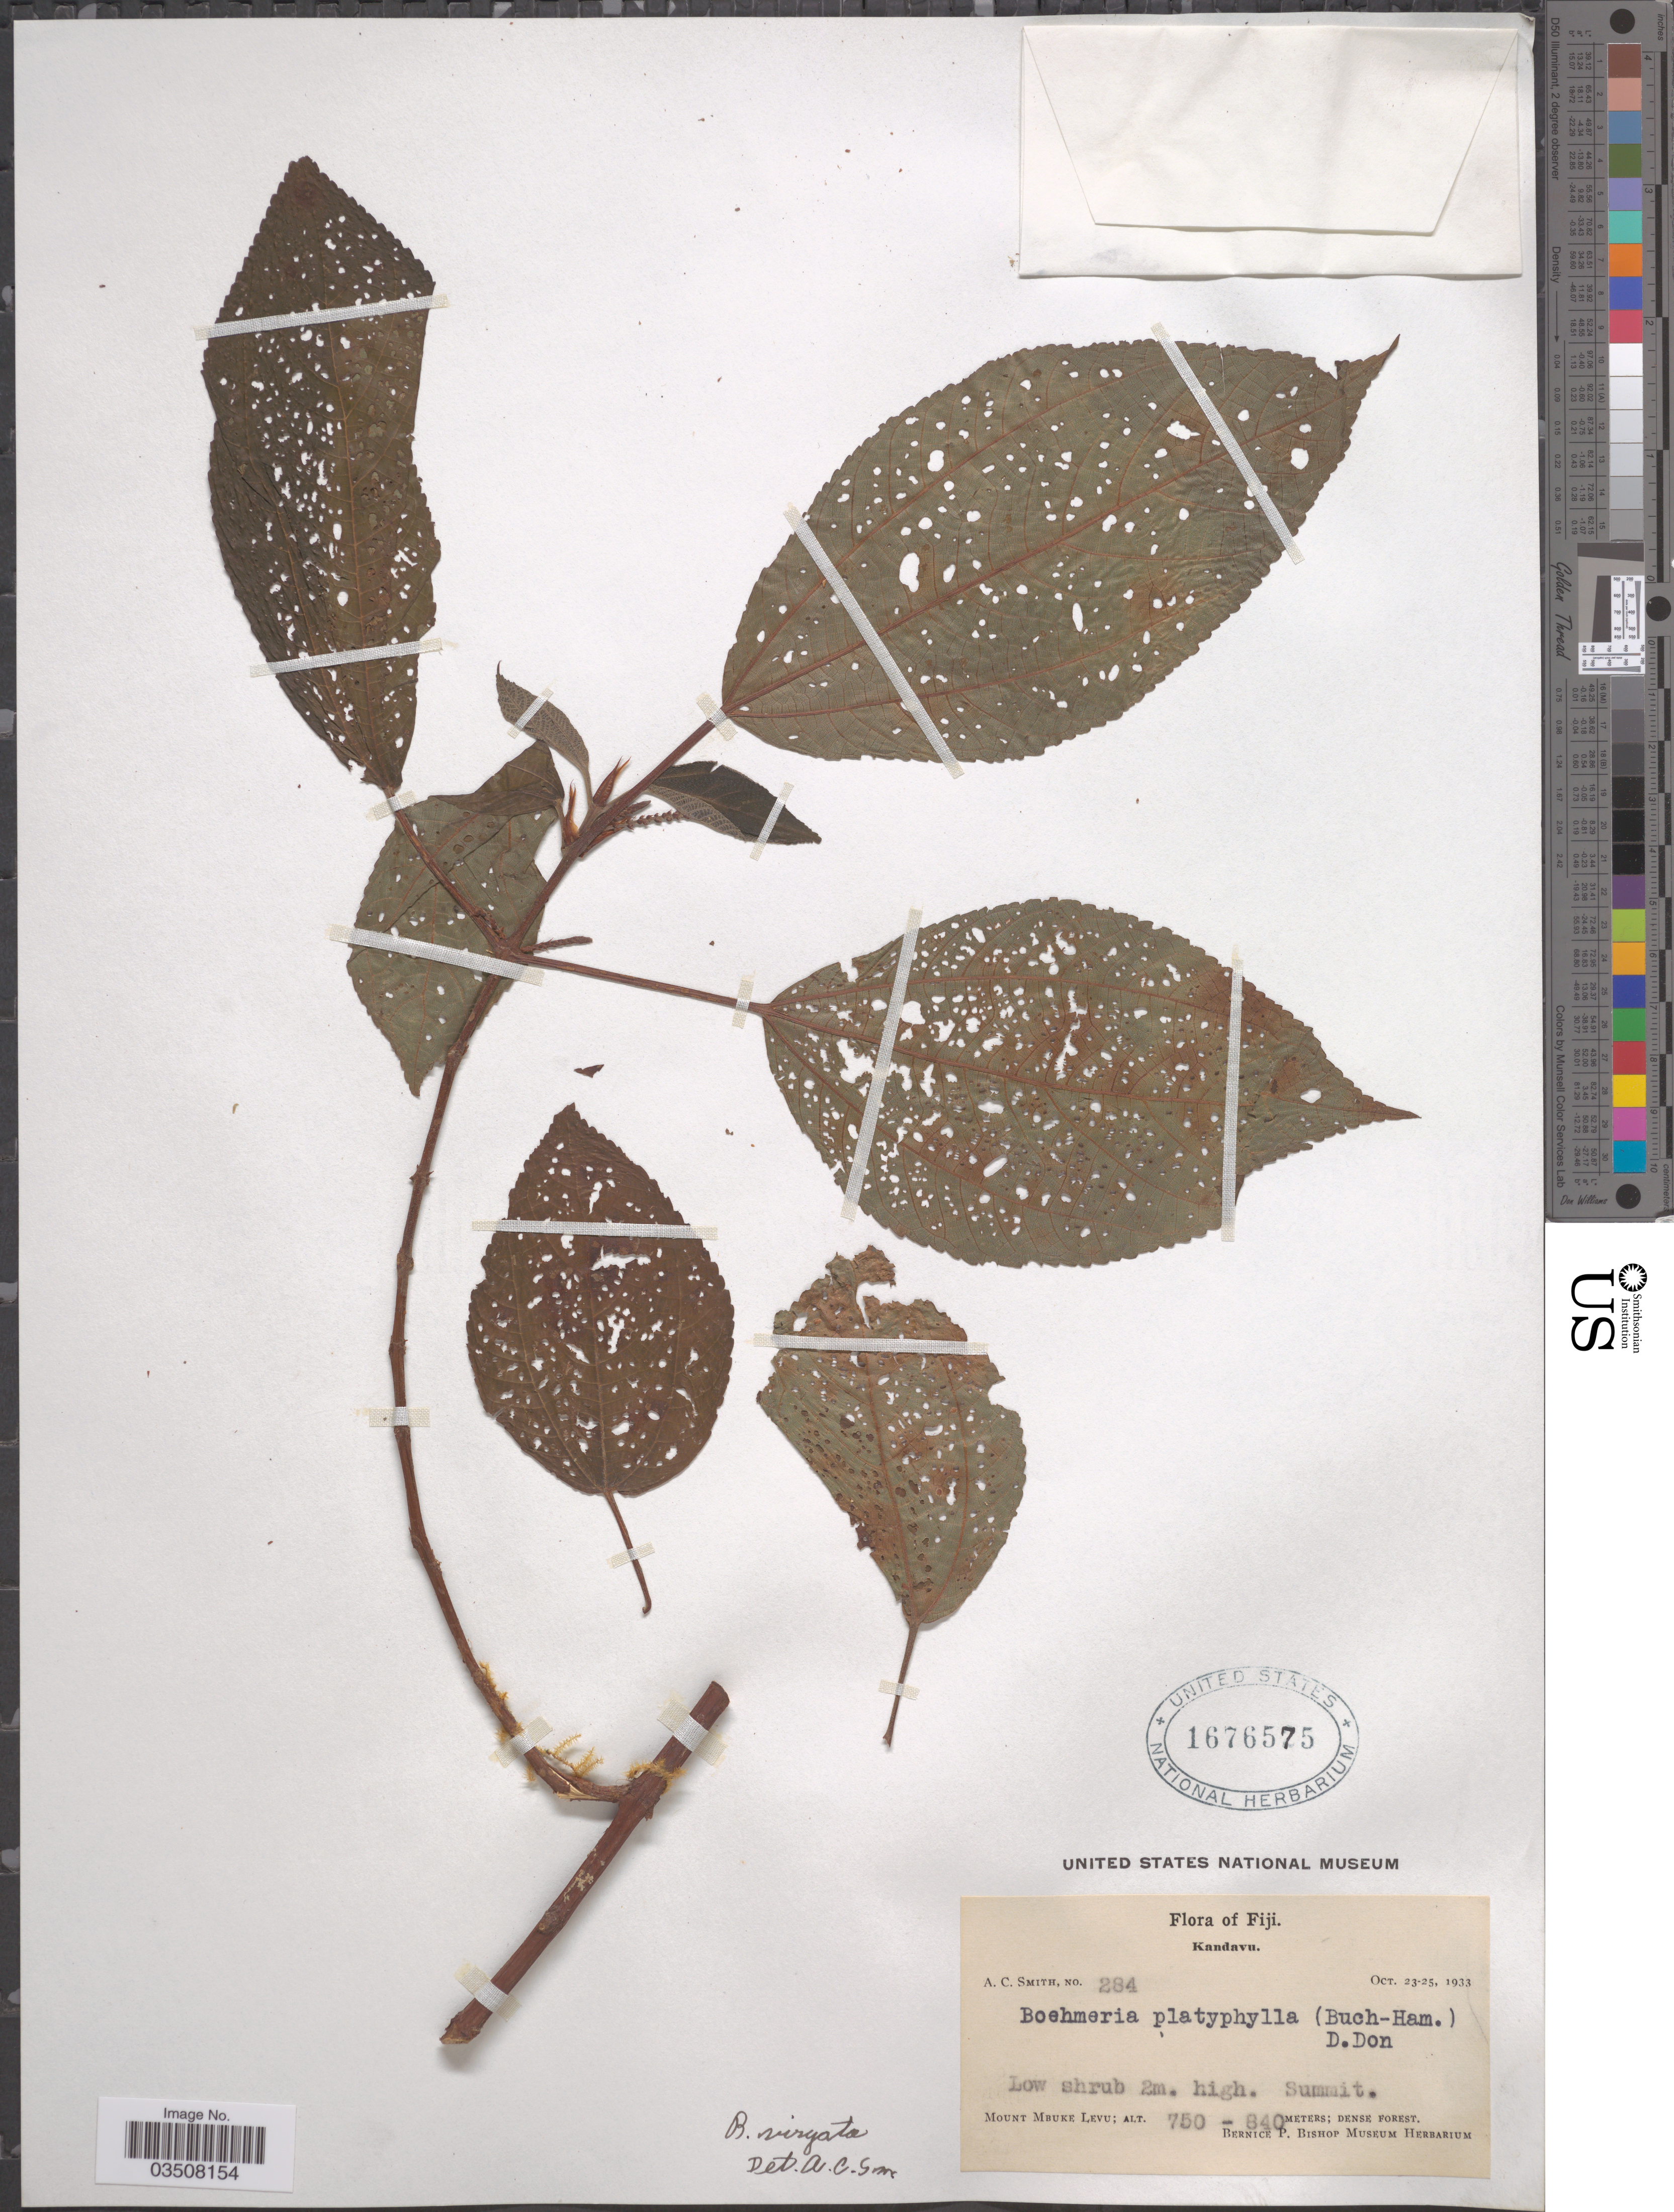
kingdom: Plantae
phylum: Tracheophyta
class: Magnoliopsida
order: Rosales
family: Urticaceae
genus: Boehmeria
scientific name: Boehmeria virgata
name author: (G. Forst.) Guill.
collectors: A. C. Smith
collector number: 284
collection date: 1933-10-23/1933-10-25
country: Fiji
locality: Kandavu. Summit. Mount Mbuke Levu.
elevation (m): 750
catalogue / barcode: US 1676575